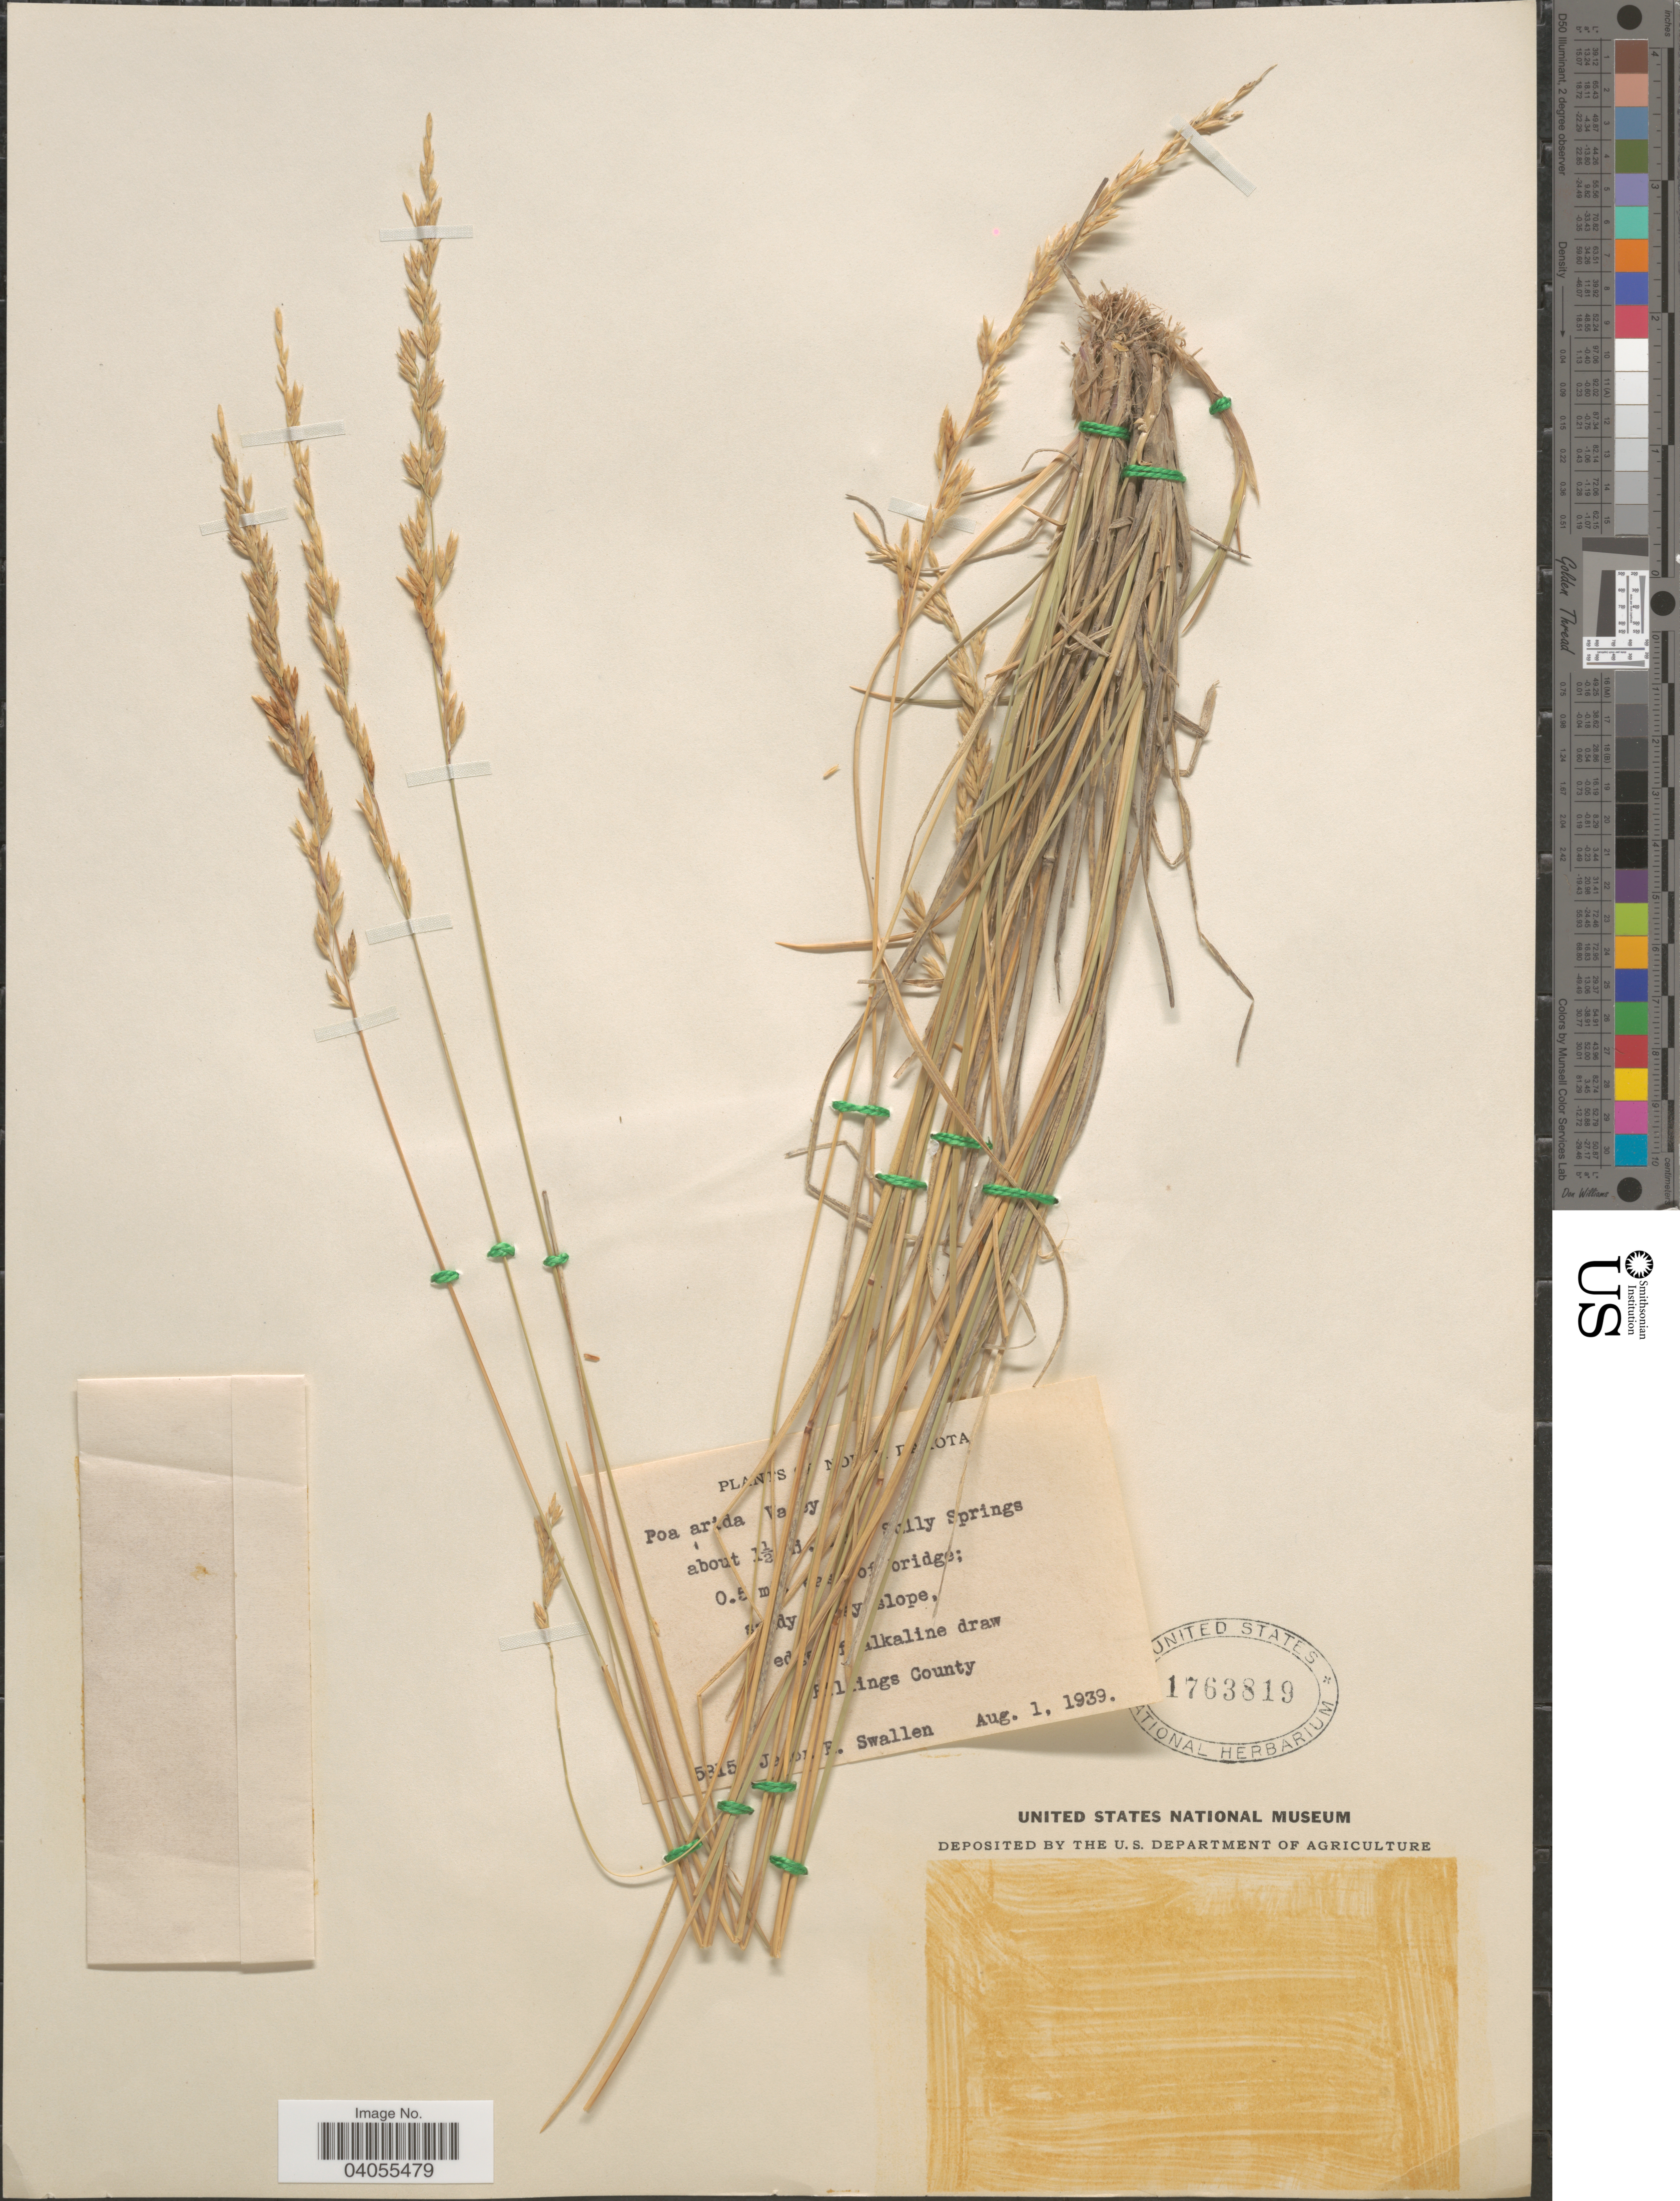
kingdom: Plantae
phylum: Tracheophyta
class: Liliopsida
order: Poales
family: Poaceae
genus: Poa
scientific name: Poa arida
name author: Vasey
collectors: J. R. Swallen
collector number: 5!5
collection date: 1939-08-01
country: United States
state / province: North Dakota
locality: About 1½ [illegible text] ly Springs 0.[illegible text] ridge; [illegible text]lope, lkaline draw. [illegible text]ings County.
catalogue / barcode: US 1763819